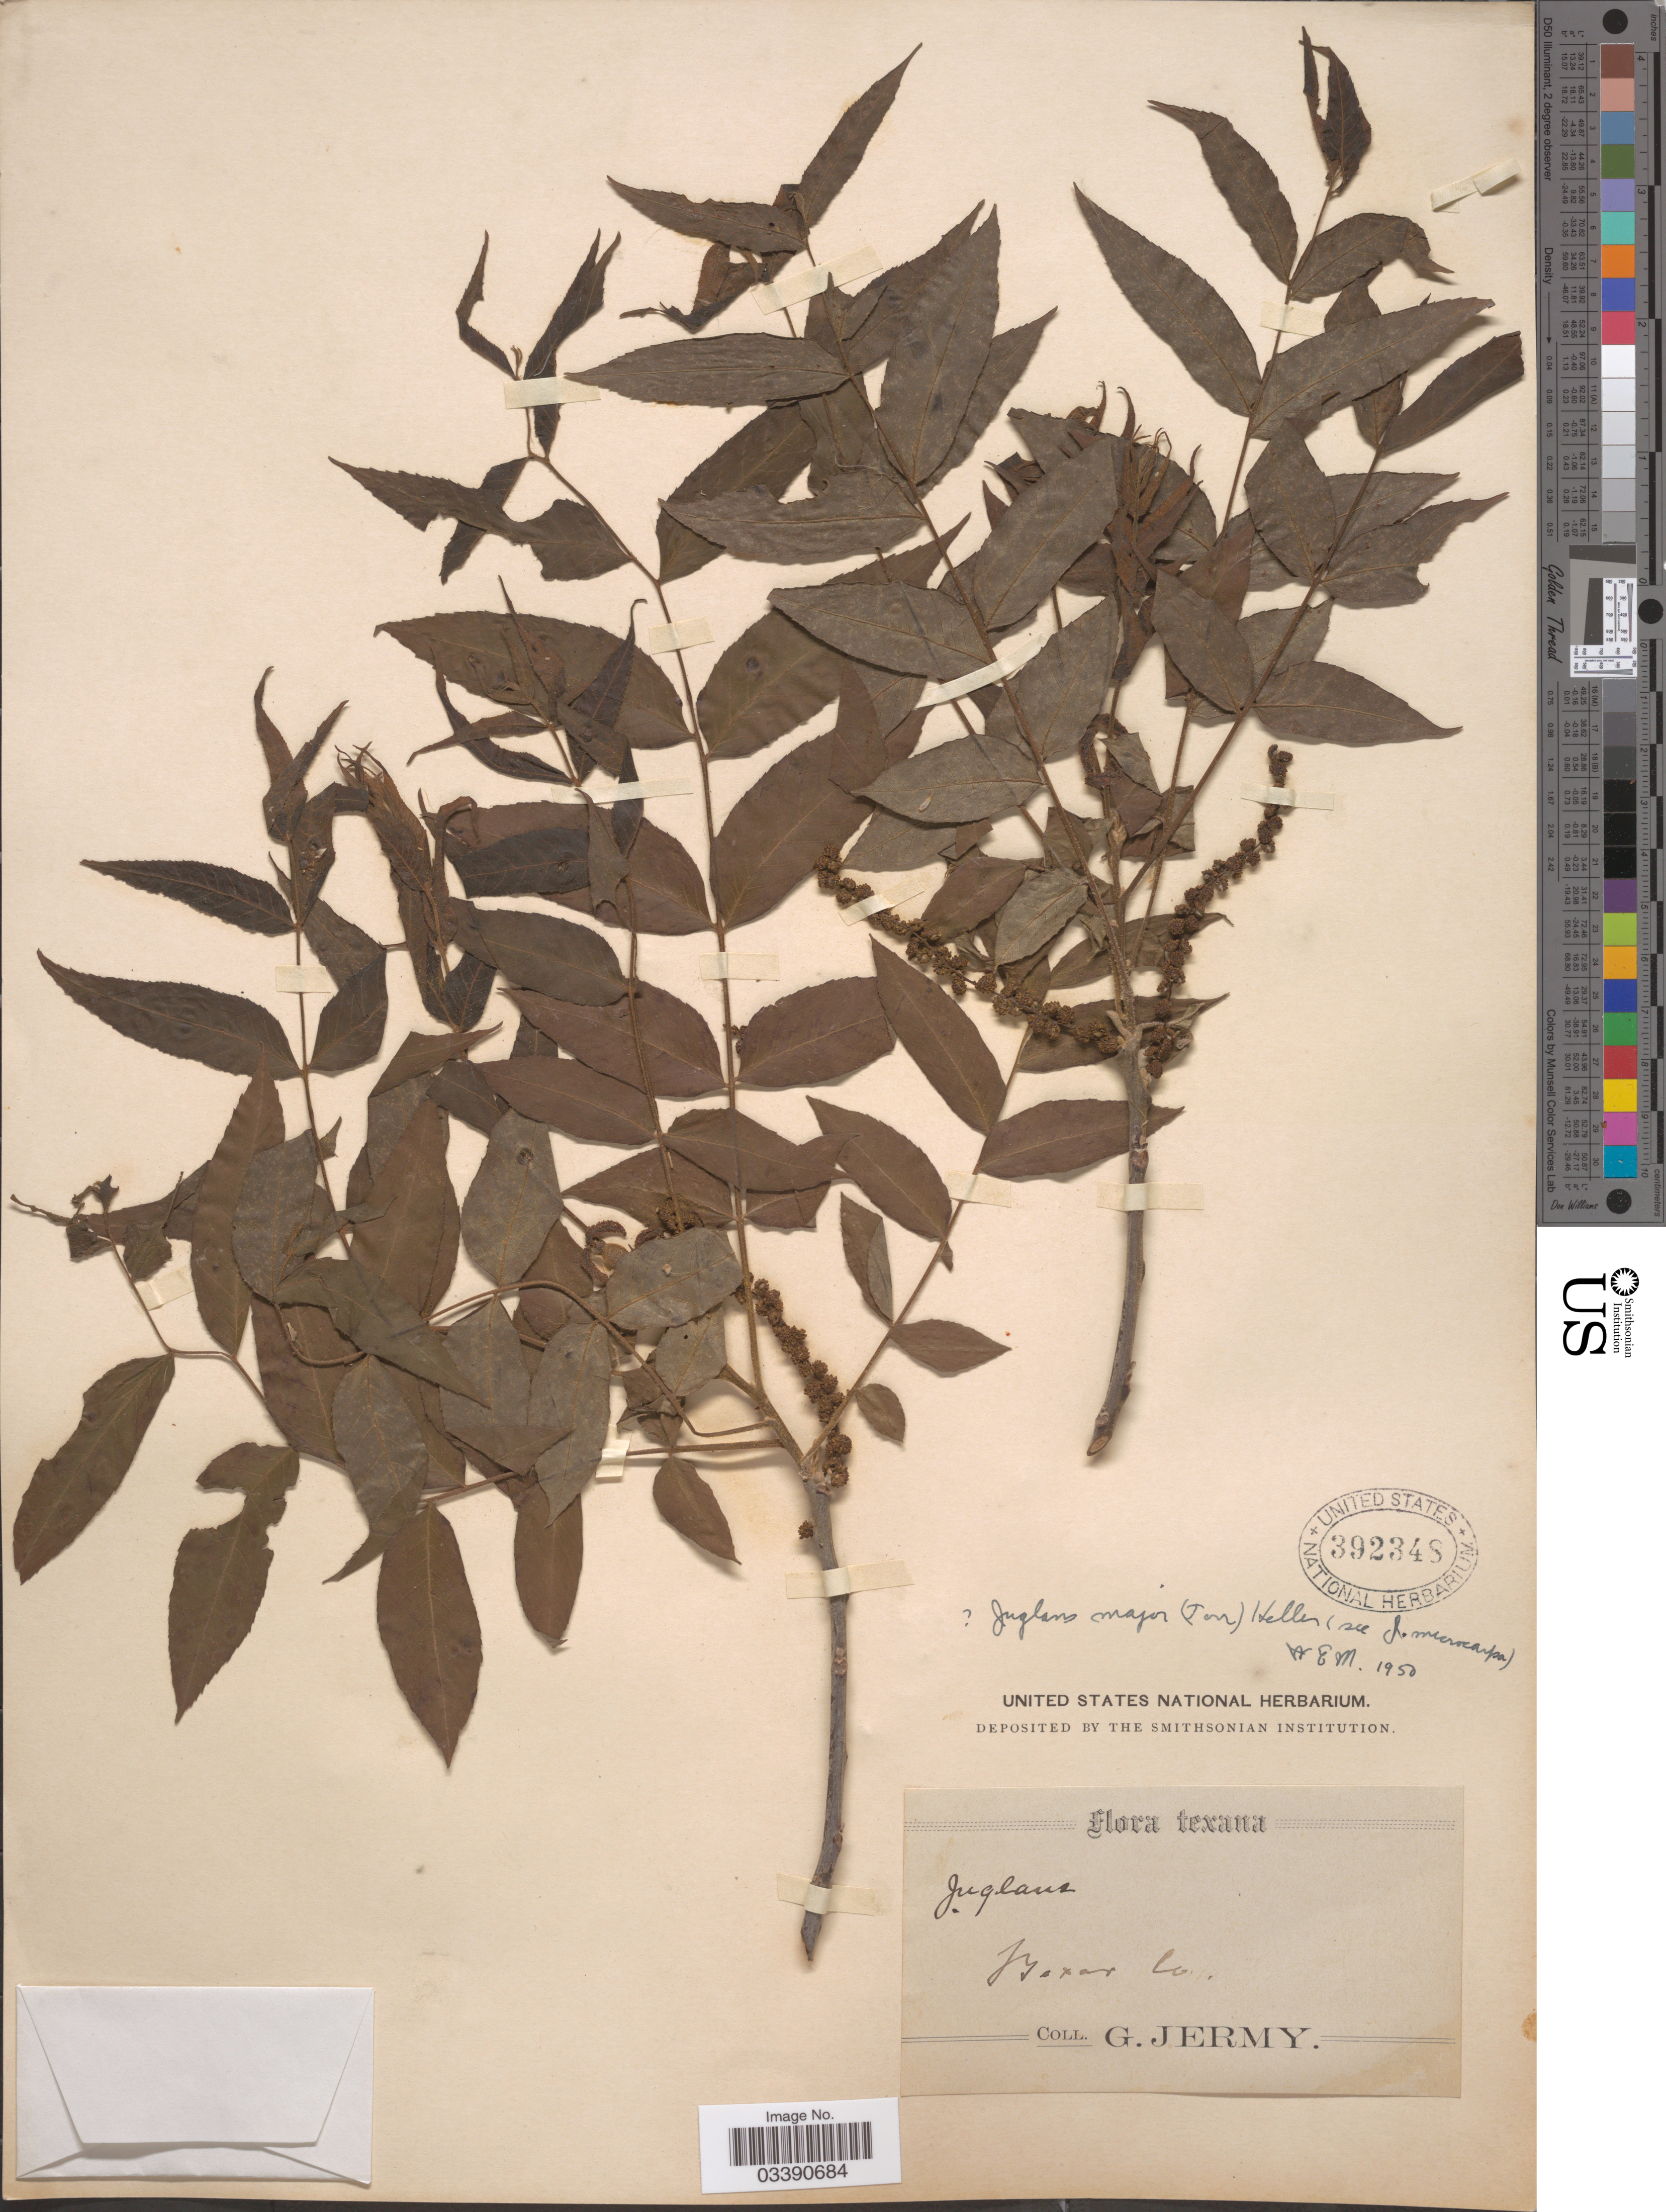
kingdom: Plantae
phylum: Tracheophyta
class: Magnoliopsida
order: Fagales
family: Juglandaceae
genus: Juglans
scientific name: Juglans major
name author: (Torr.) A. Heller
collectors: G. Jermy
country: United States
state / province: Texas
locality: Bexar Co.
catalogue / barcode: US 392348